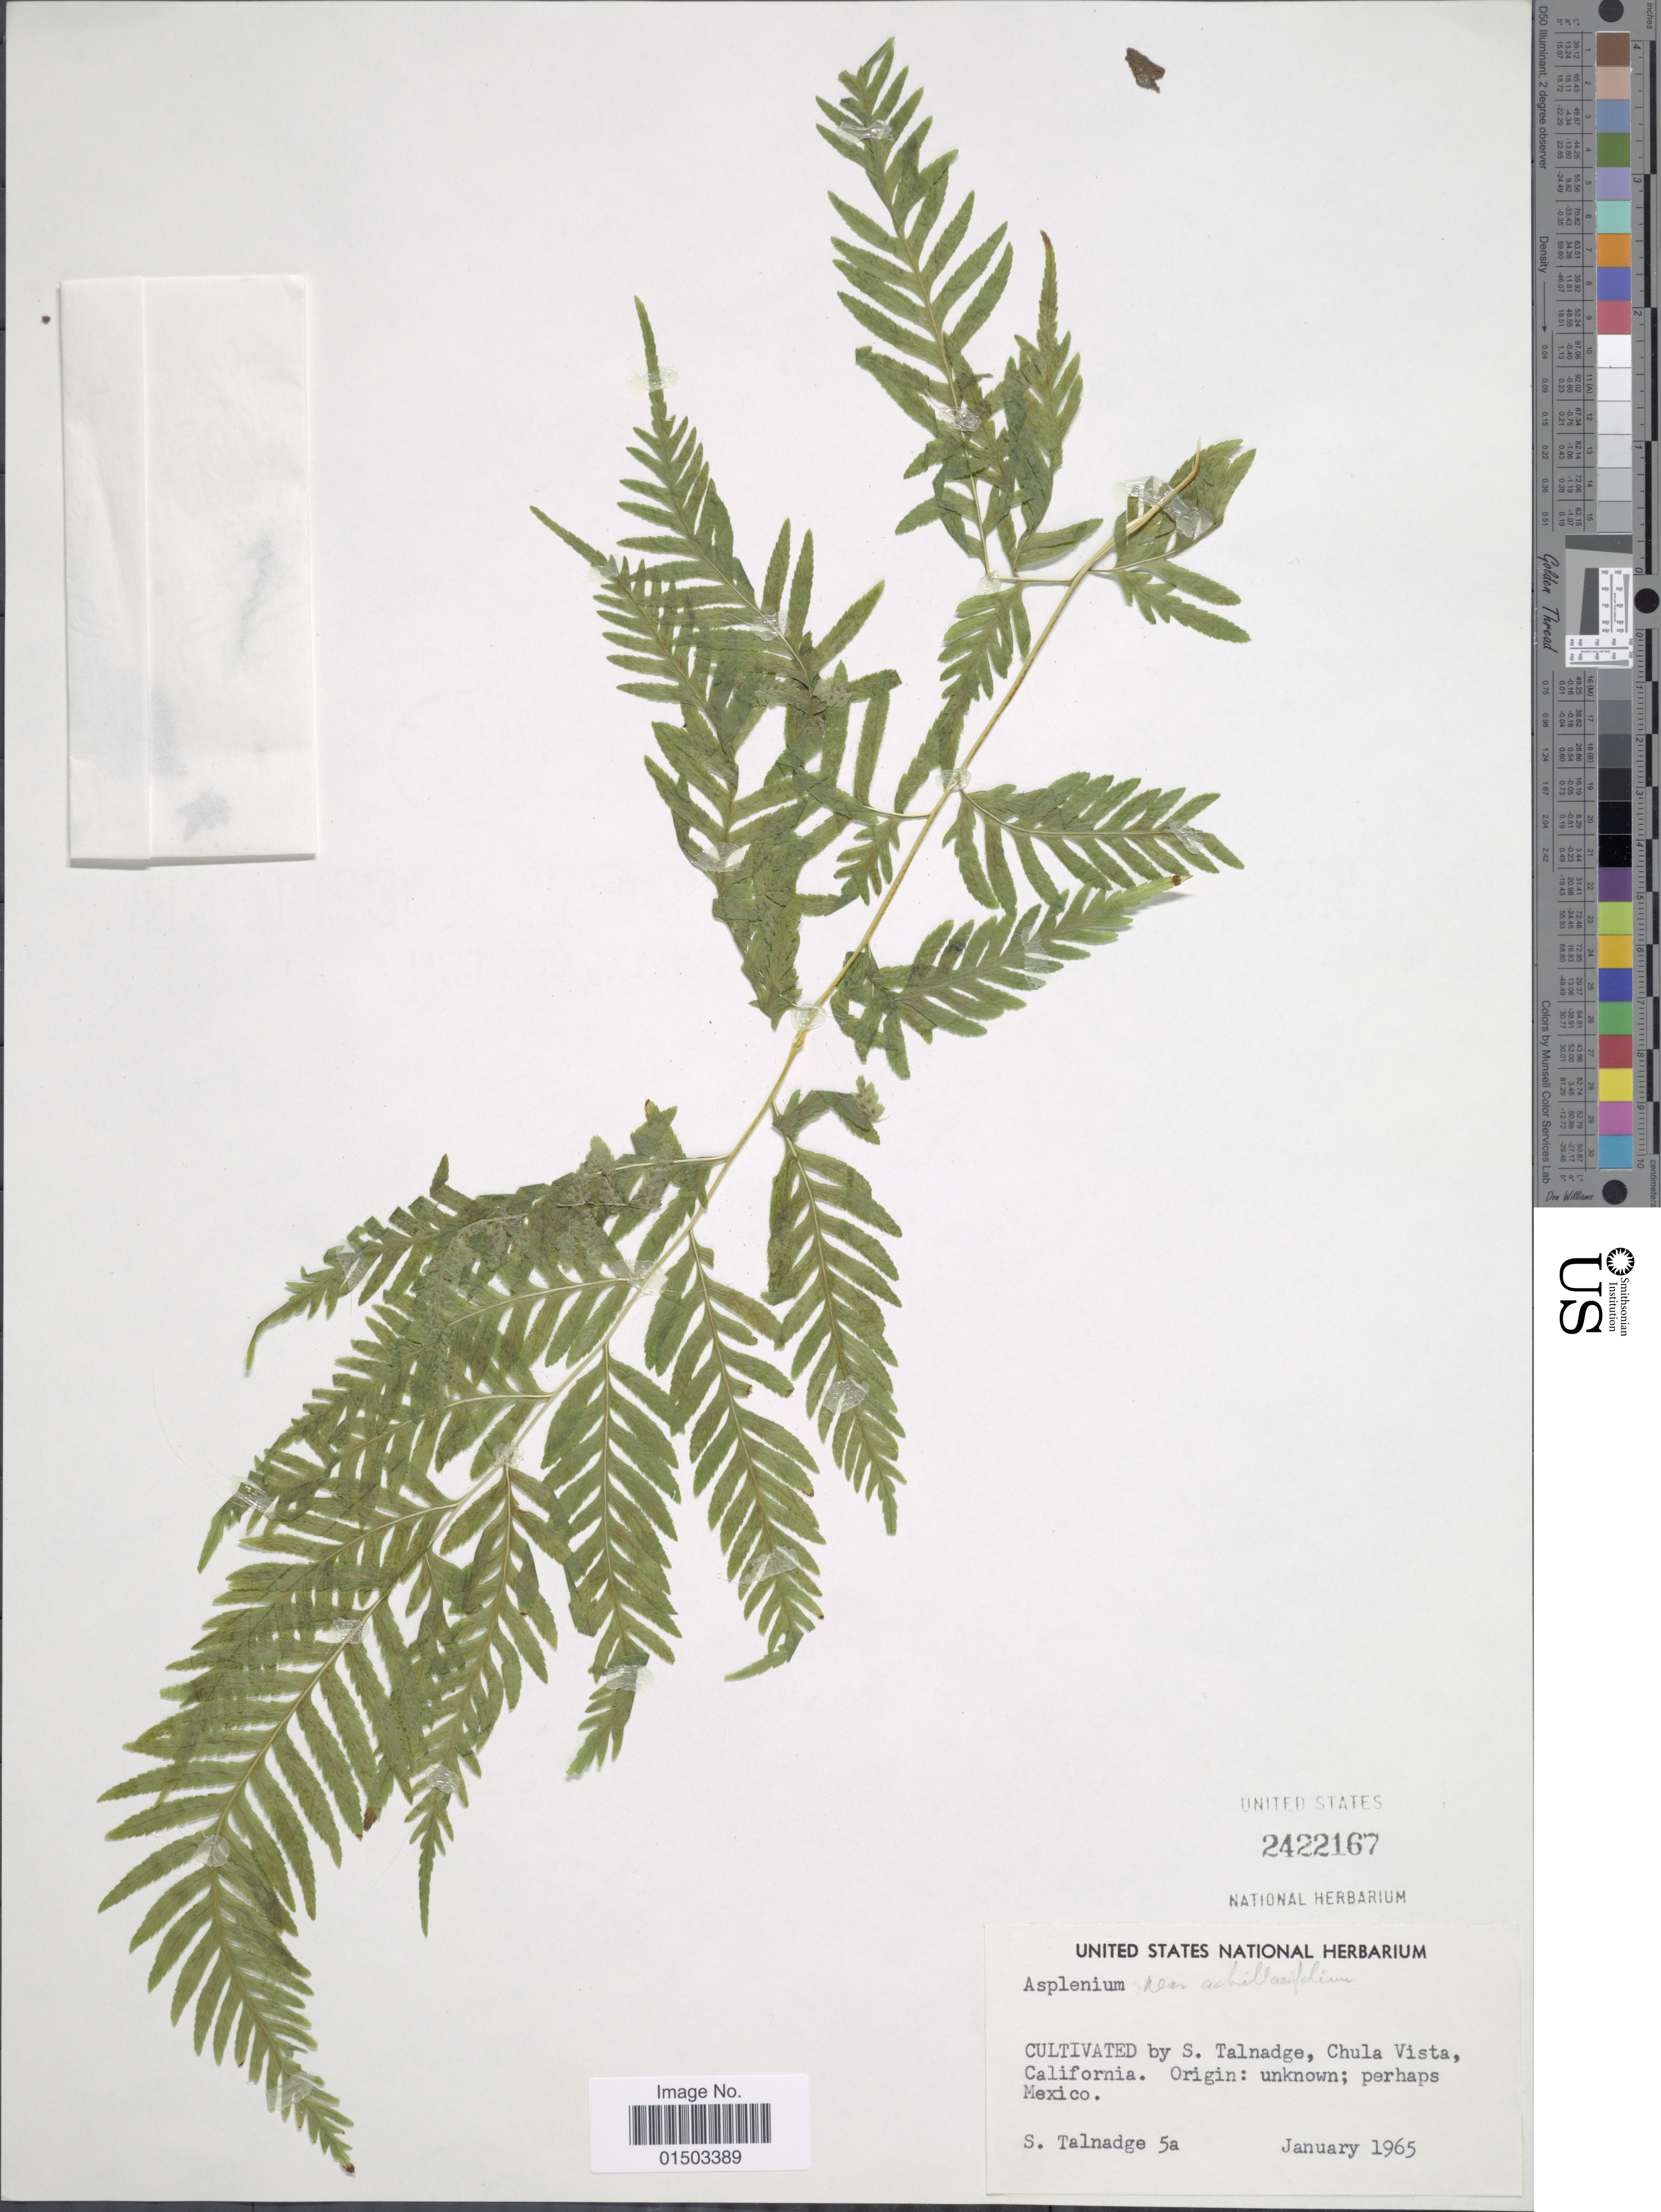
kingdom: Plantae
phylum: Tracheophyta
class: Polypodiopsida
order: Polypodiales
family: Aspleniaceae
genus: Asplenium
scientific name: Asplenium achilleifolium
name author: (M. Martens & Galeotti) Liebm.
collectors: S. Talnadge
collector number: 5a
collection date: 1965-01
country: United States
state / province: California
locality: Chula Vista, California.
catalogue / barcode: US 2422167